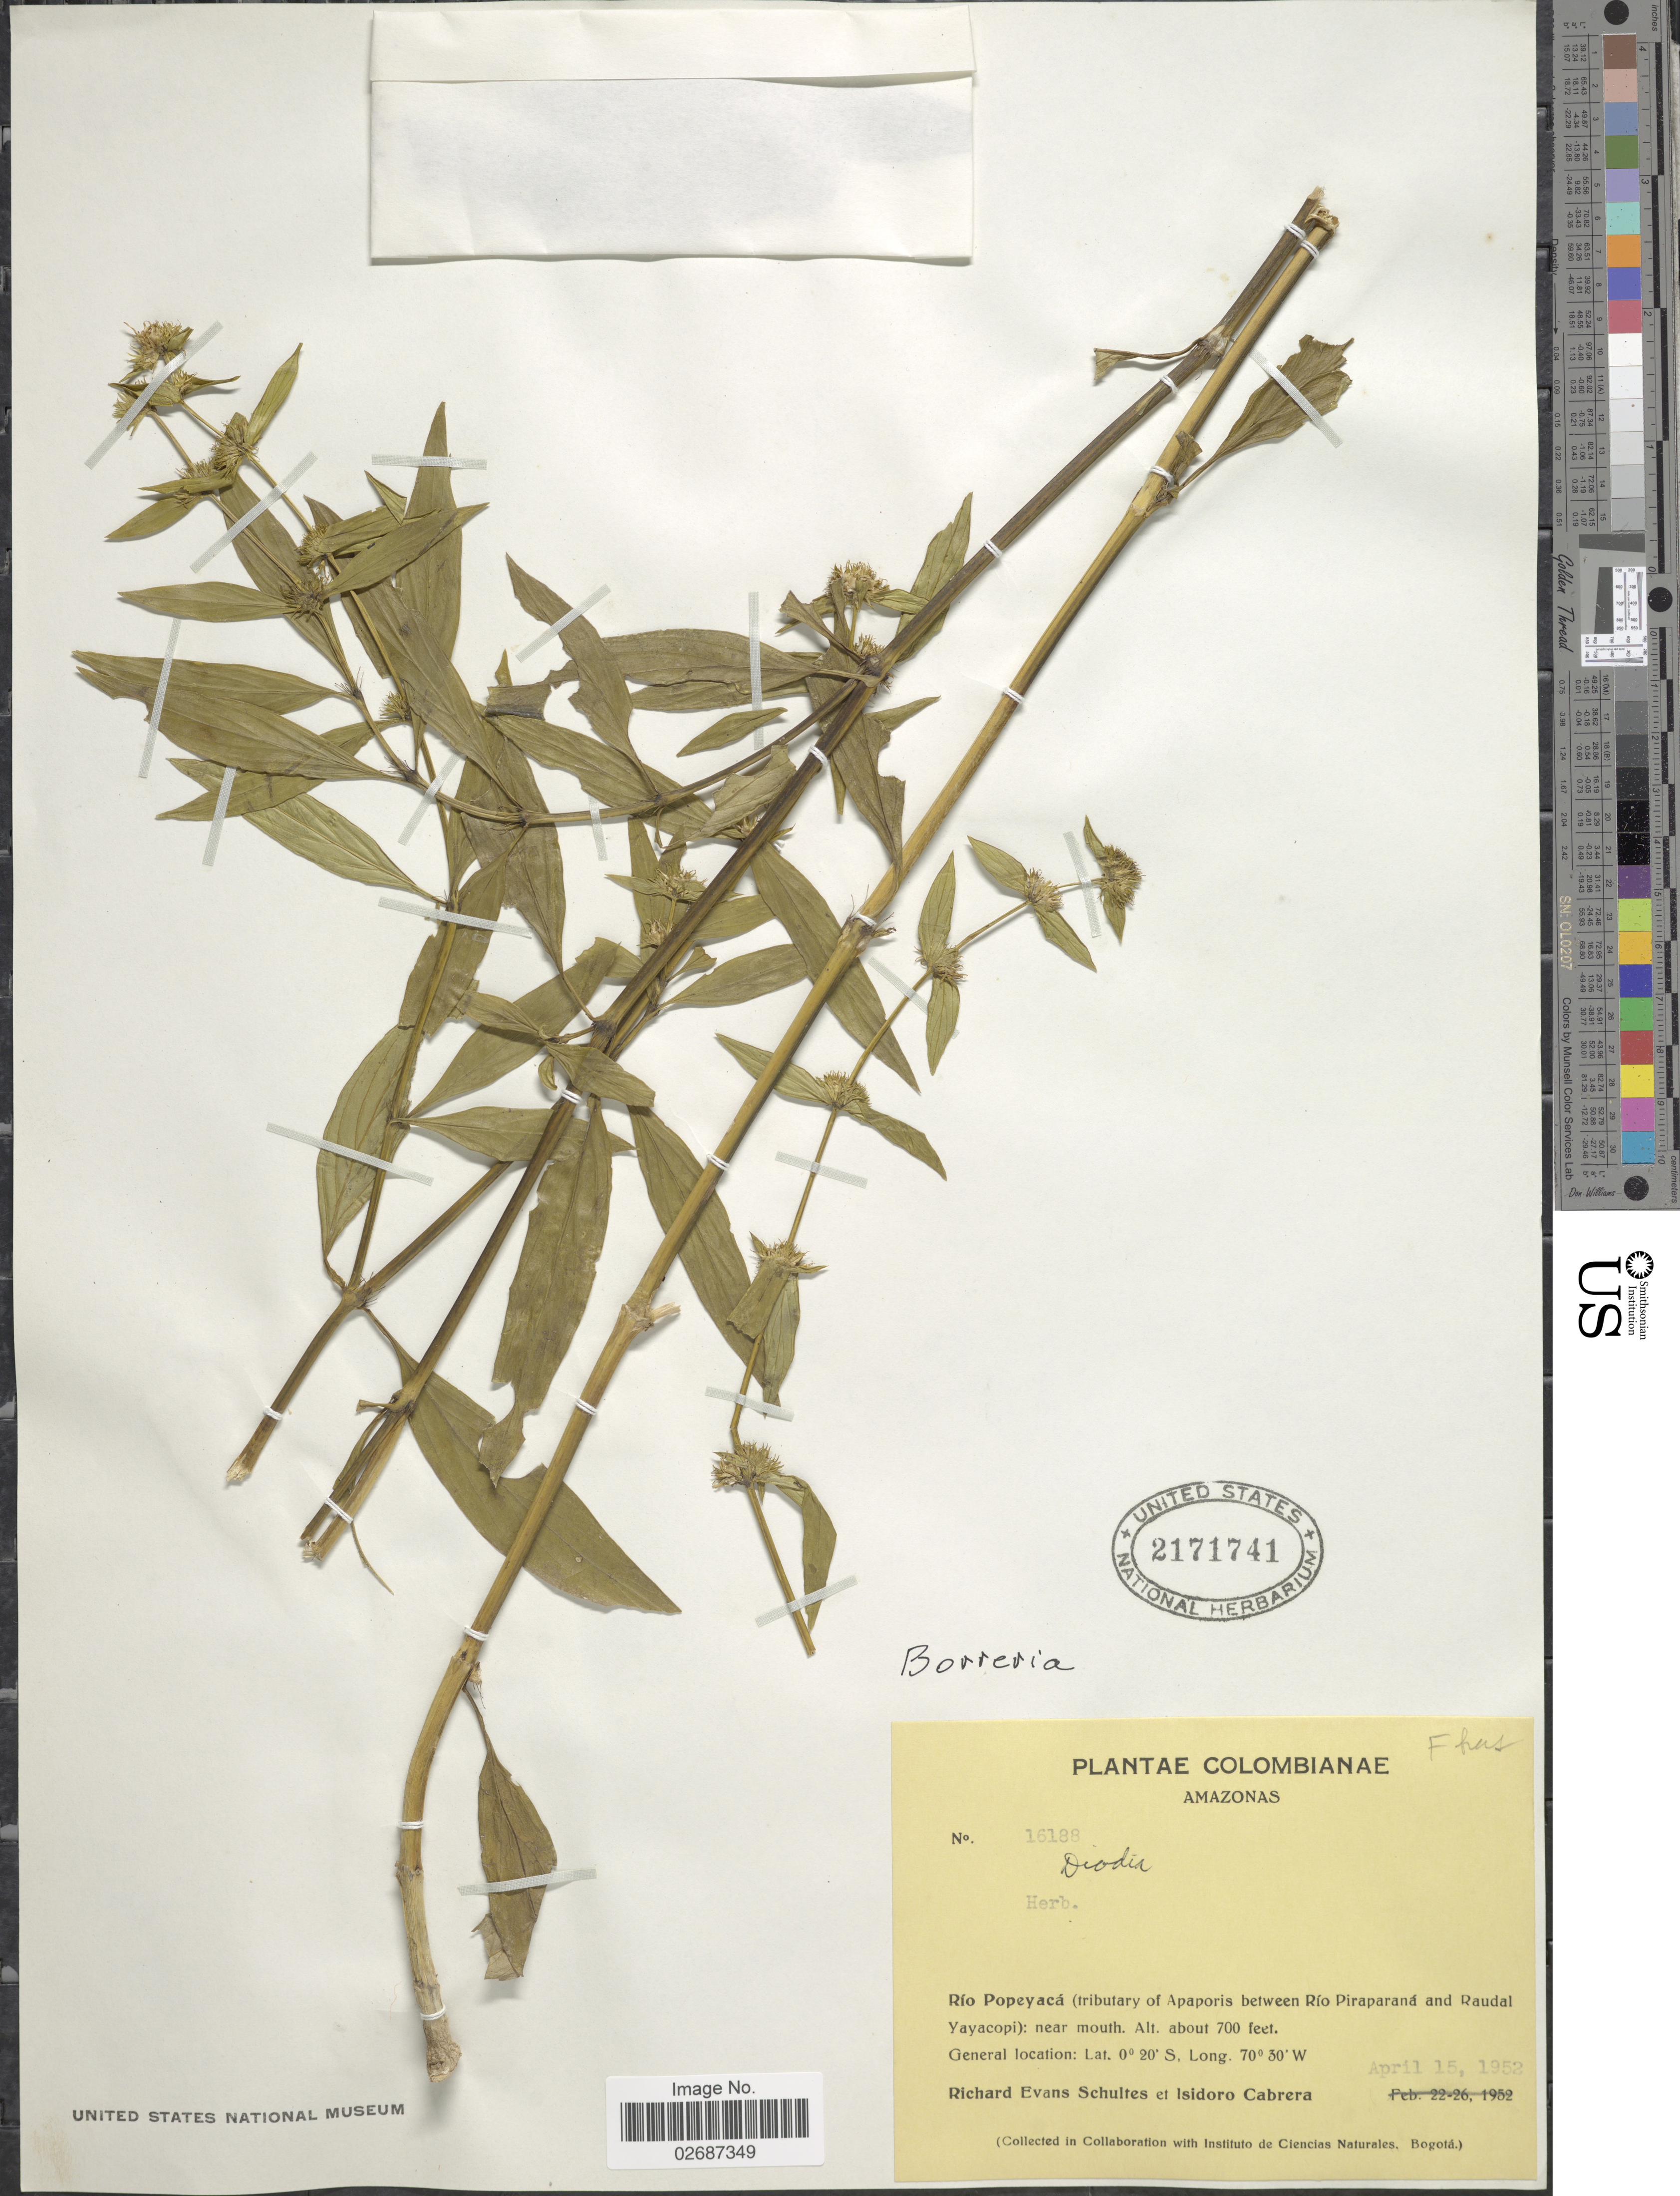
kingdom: Plantae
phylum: Tracheophyta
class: Magnoliopsida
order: Gentianales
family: Rubiaceae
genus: Borreria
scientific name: Borreria sp.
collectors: R. E. Schultes & I. Cabrera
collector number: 16188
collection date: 1952-04-15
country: Colombia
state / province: Amazônas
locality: Rio Popeyaca (tributary of Apaporis between Rio Piraparana and Raudel Yayacopi): near mouth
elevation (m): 213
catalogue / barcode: US 2171741